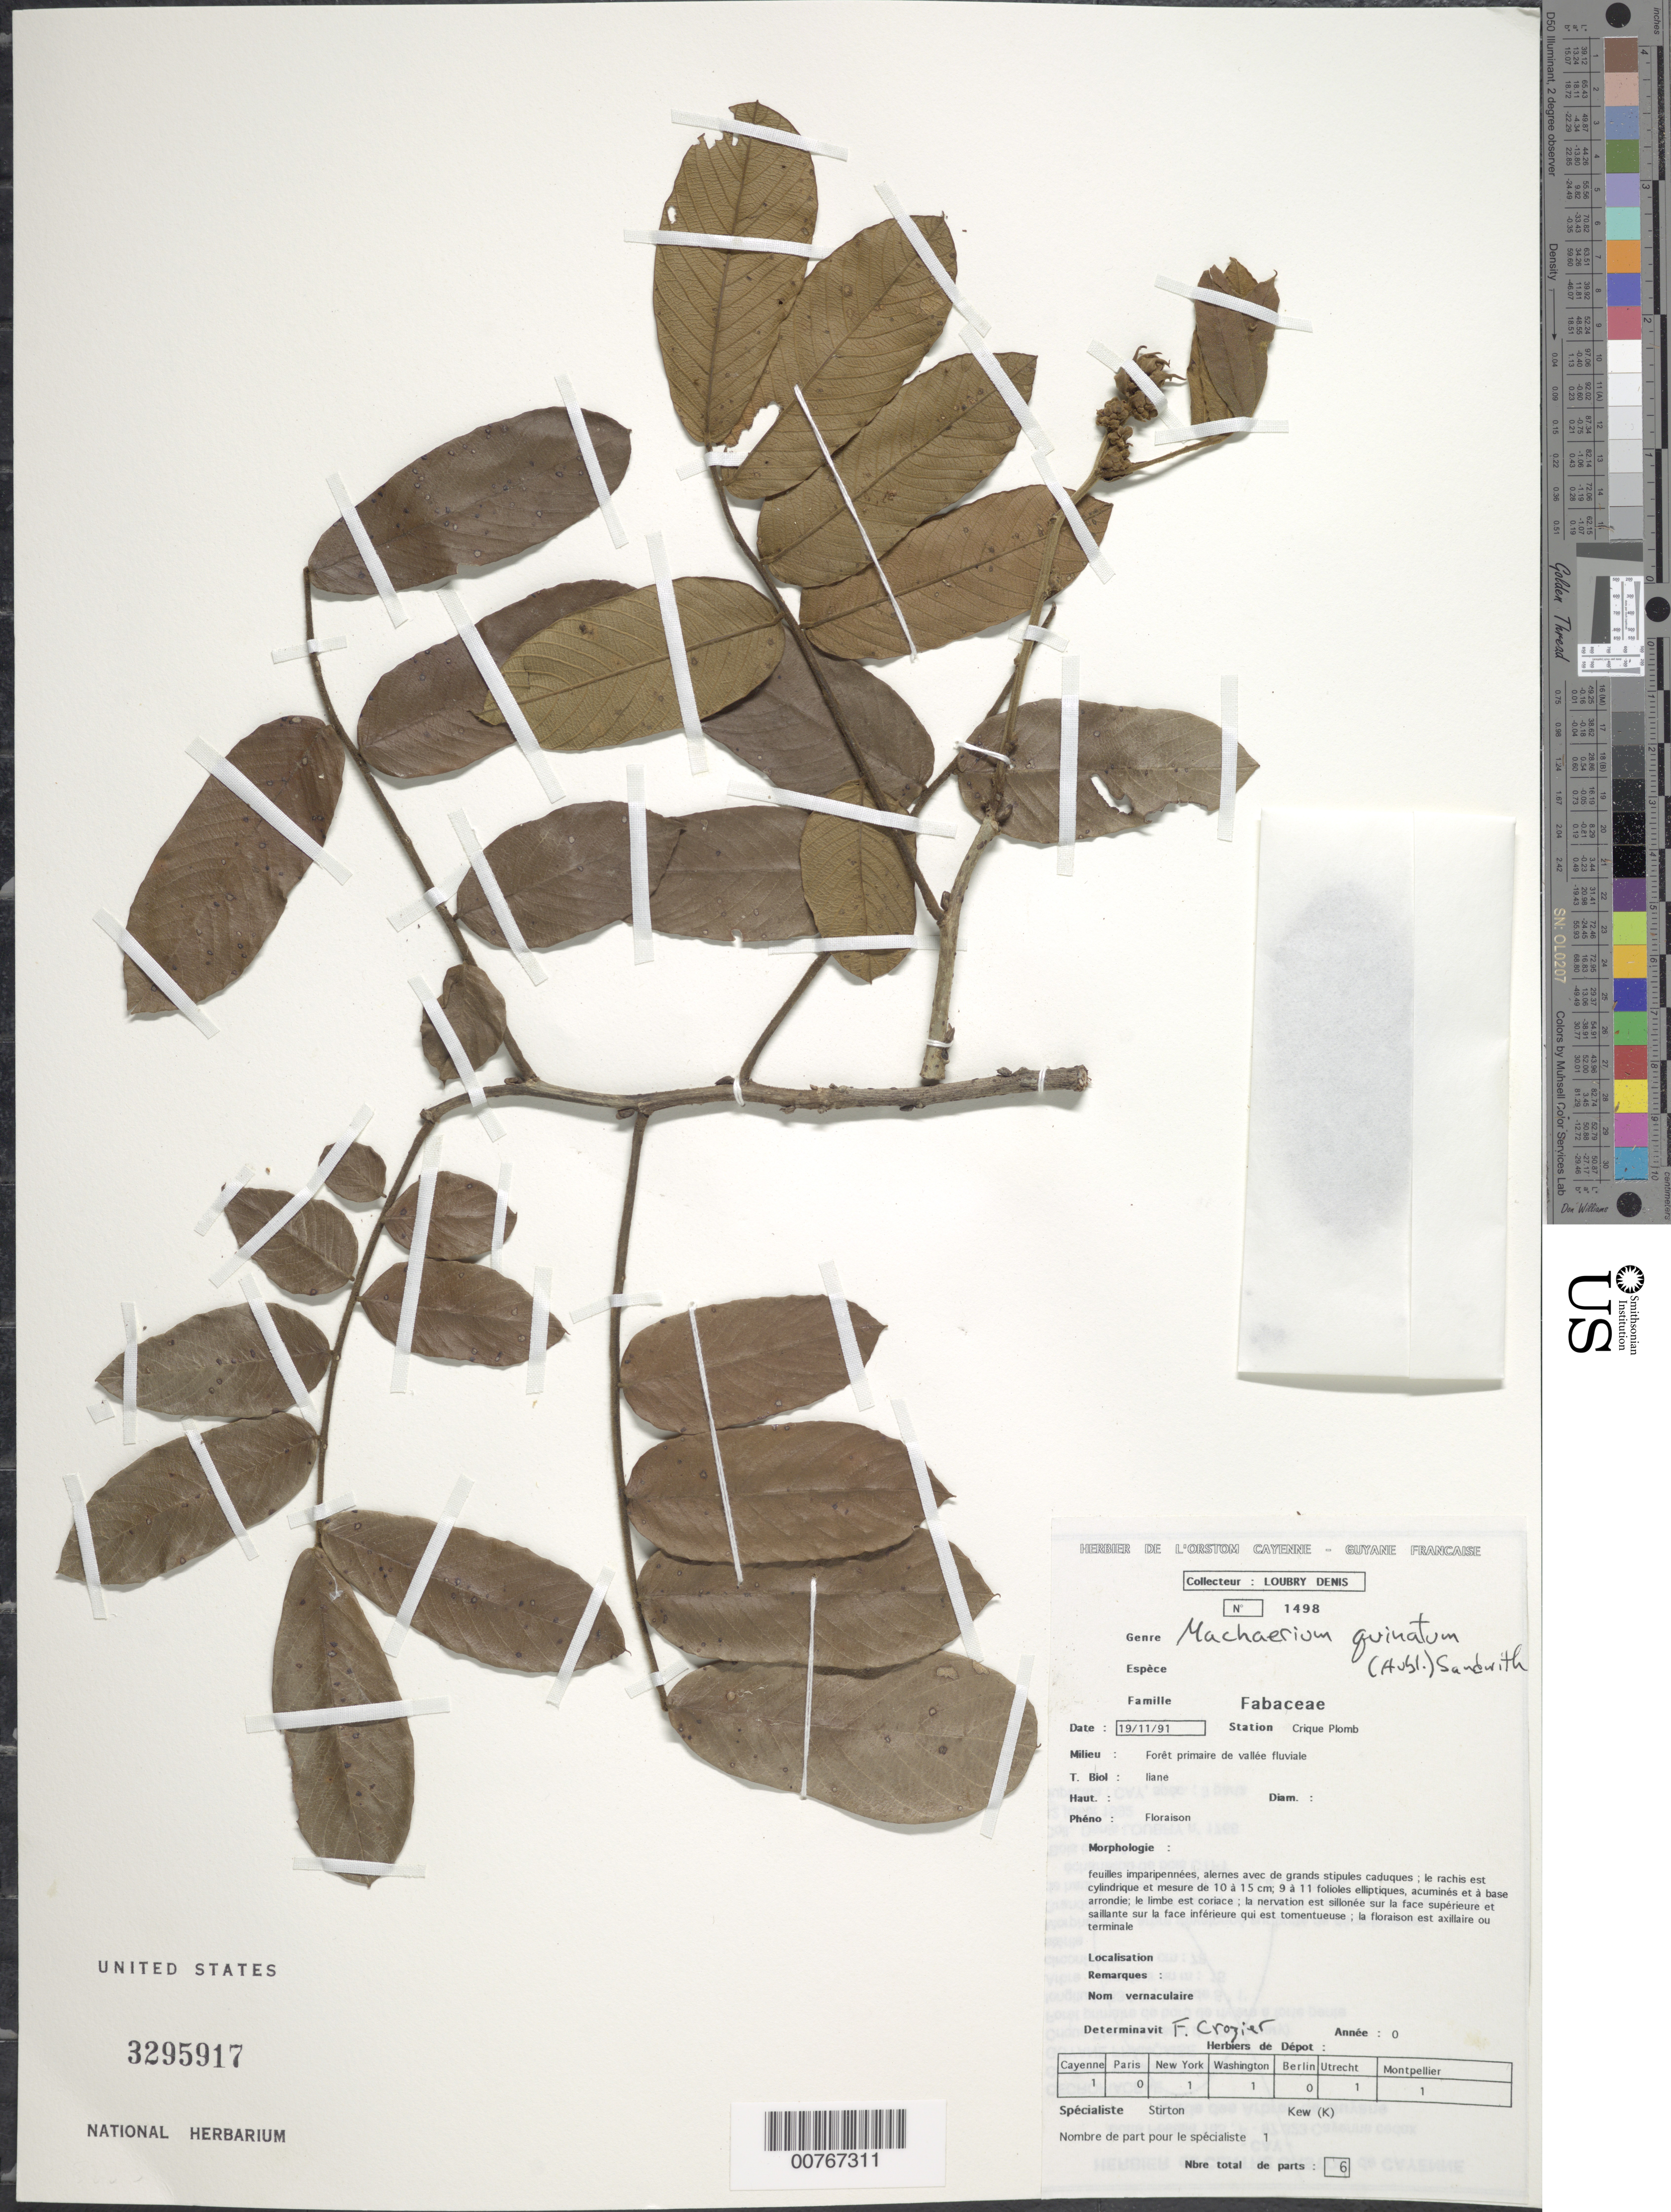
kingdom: Plantae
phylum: Tracheophyta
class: Magnoliopsida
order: Fabales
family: Fabaceae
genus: Machaerium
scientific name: Machaerium quinatum var. quinatum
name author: (Aubl.) Sandwith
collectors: D. Loubry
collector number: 1498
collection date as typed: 19-Nov-91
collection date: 1991-11-19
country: French Guiana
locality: Crique Plomb, Bassin du Sinnamary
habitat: Foret primaire de vallee fluviale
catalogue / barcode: US 3295917